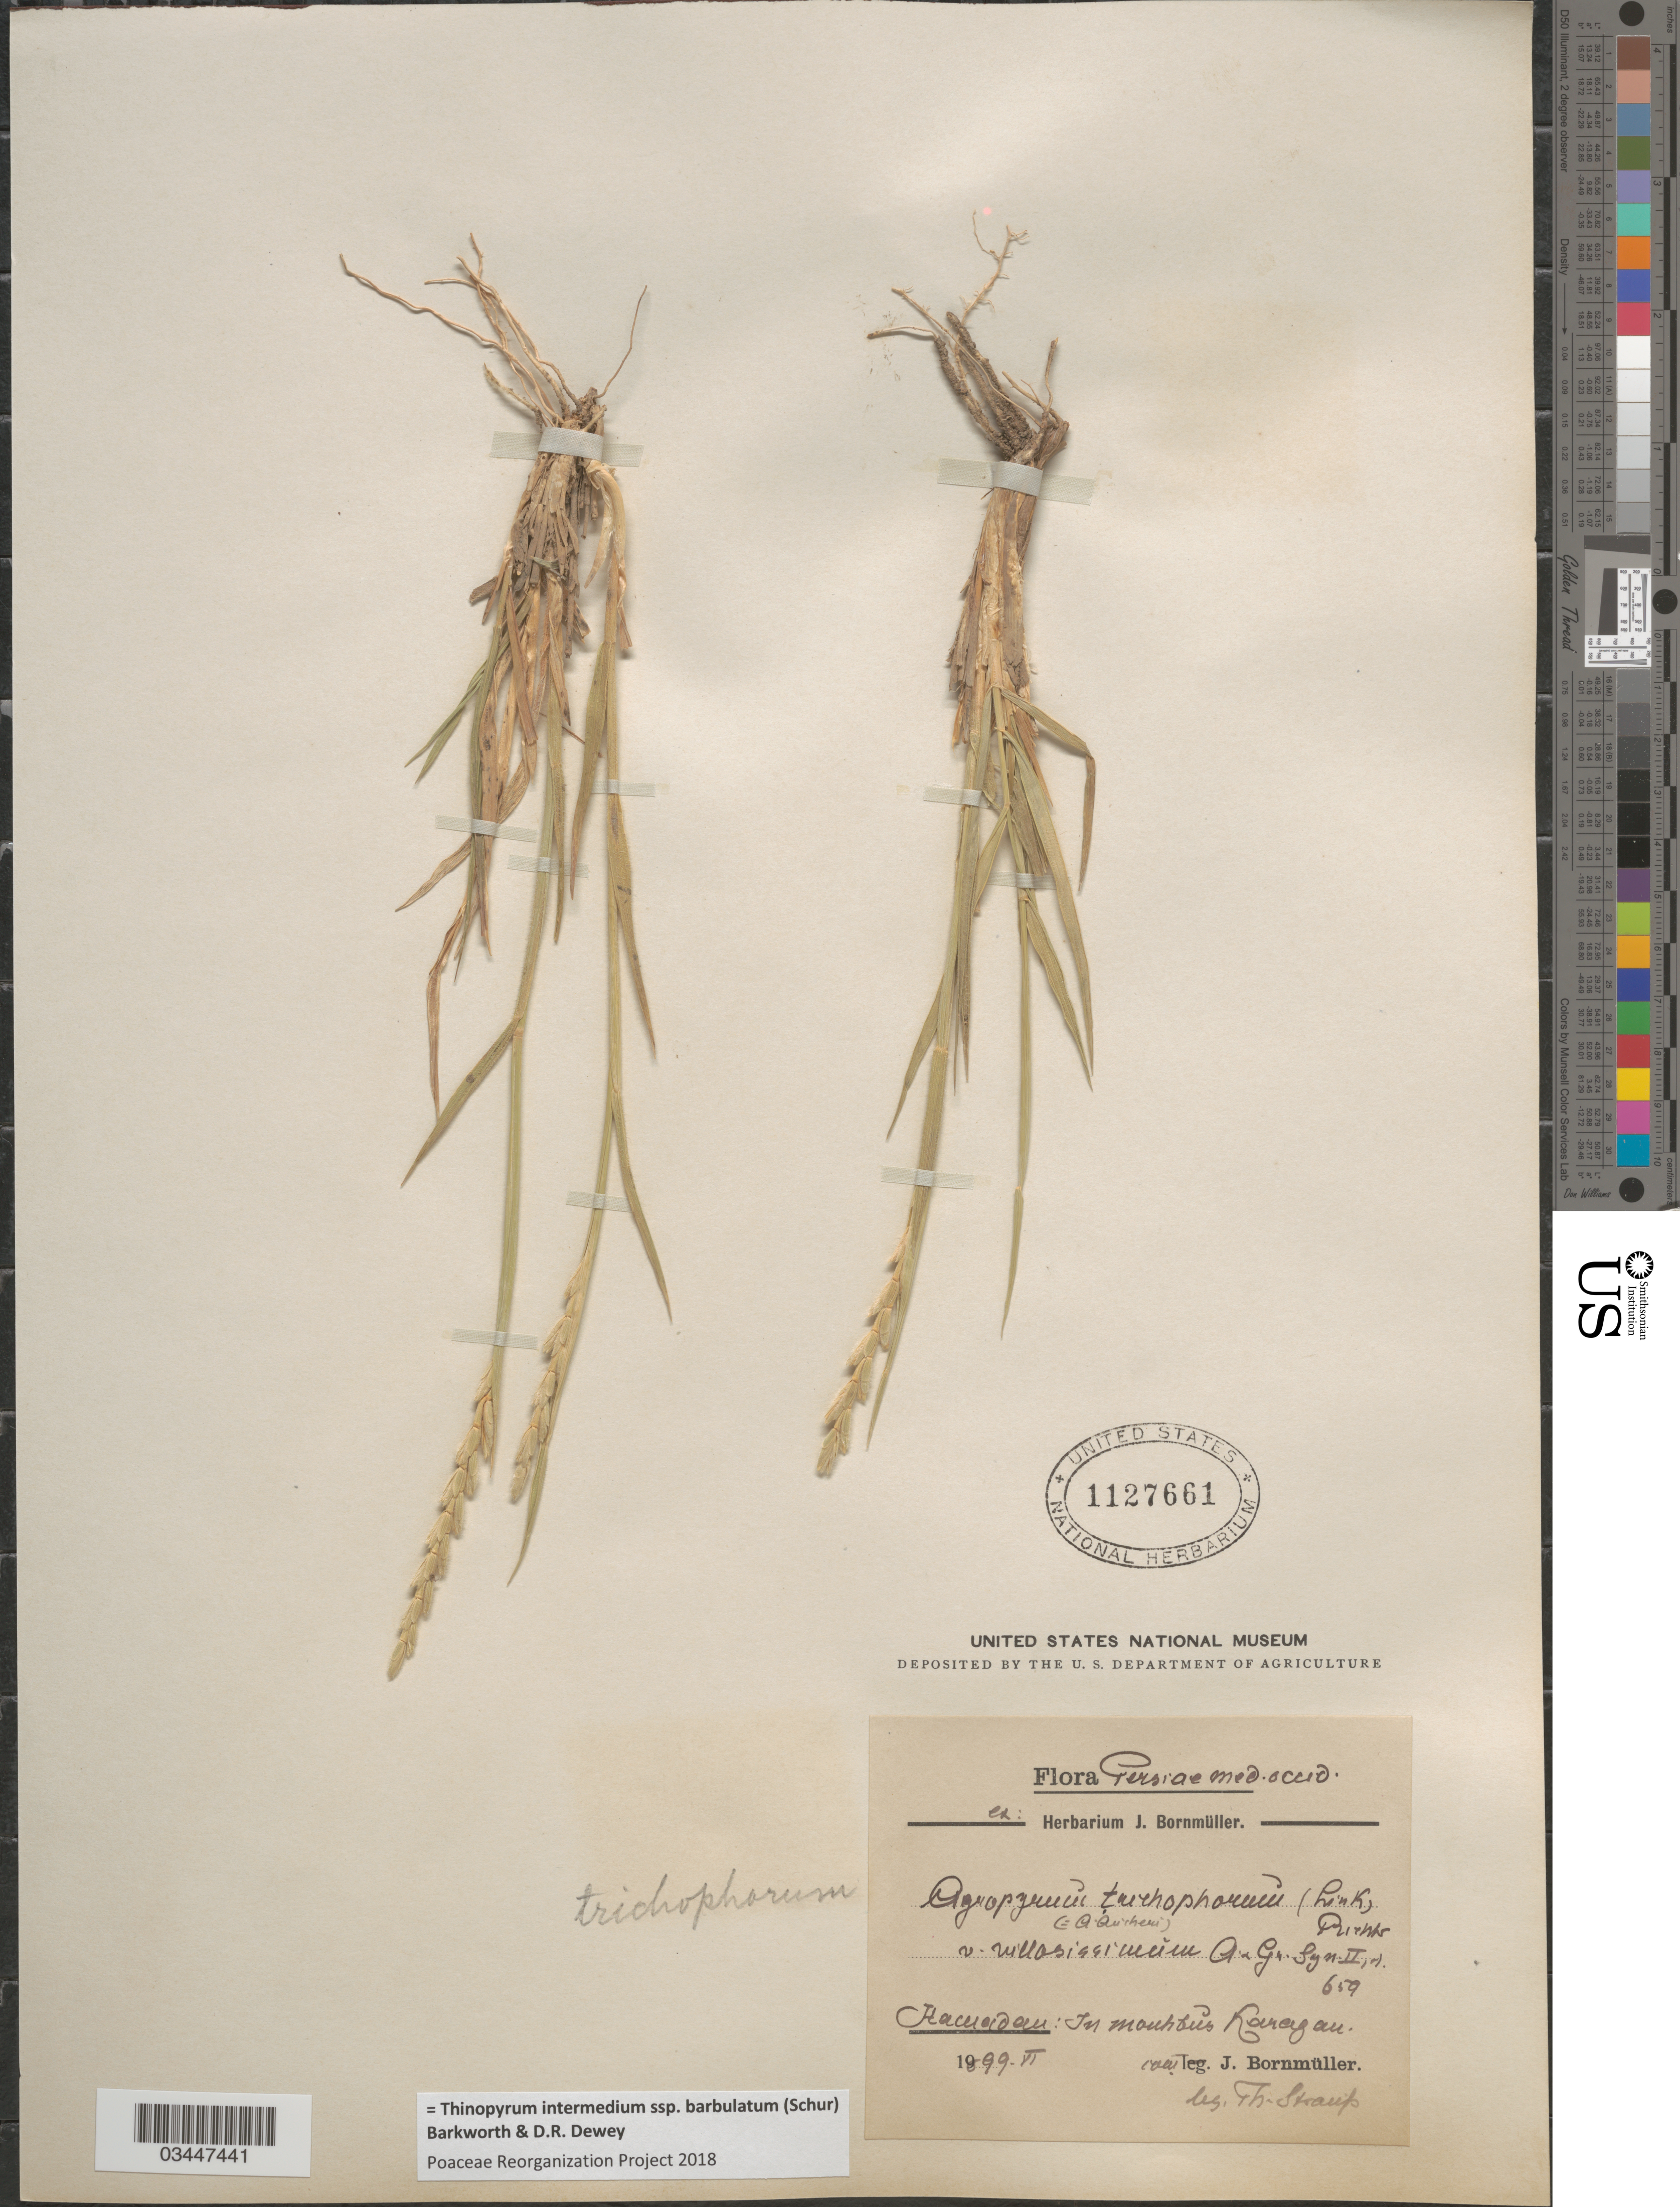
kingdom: Plantae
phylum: Tracheophyta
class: Liliopsida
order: Poales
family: Poaceae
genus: Thinopyrum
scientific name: Thinopyrum intermedium subsp. barbulatum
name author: (Schur) Barkworth & Dewey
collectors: T. Strauss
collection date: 1899-06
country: Iran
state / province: Hamadan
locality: Persiae med. occid. In montibus Karagan.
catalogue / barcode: US 1127661